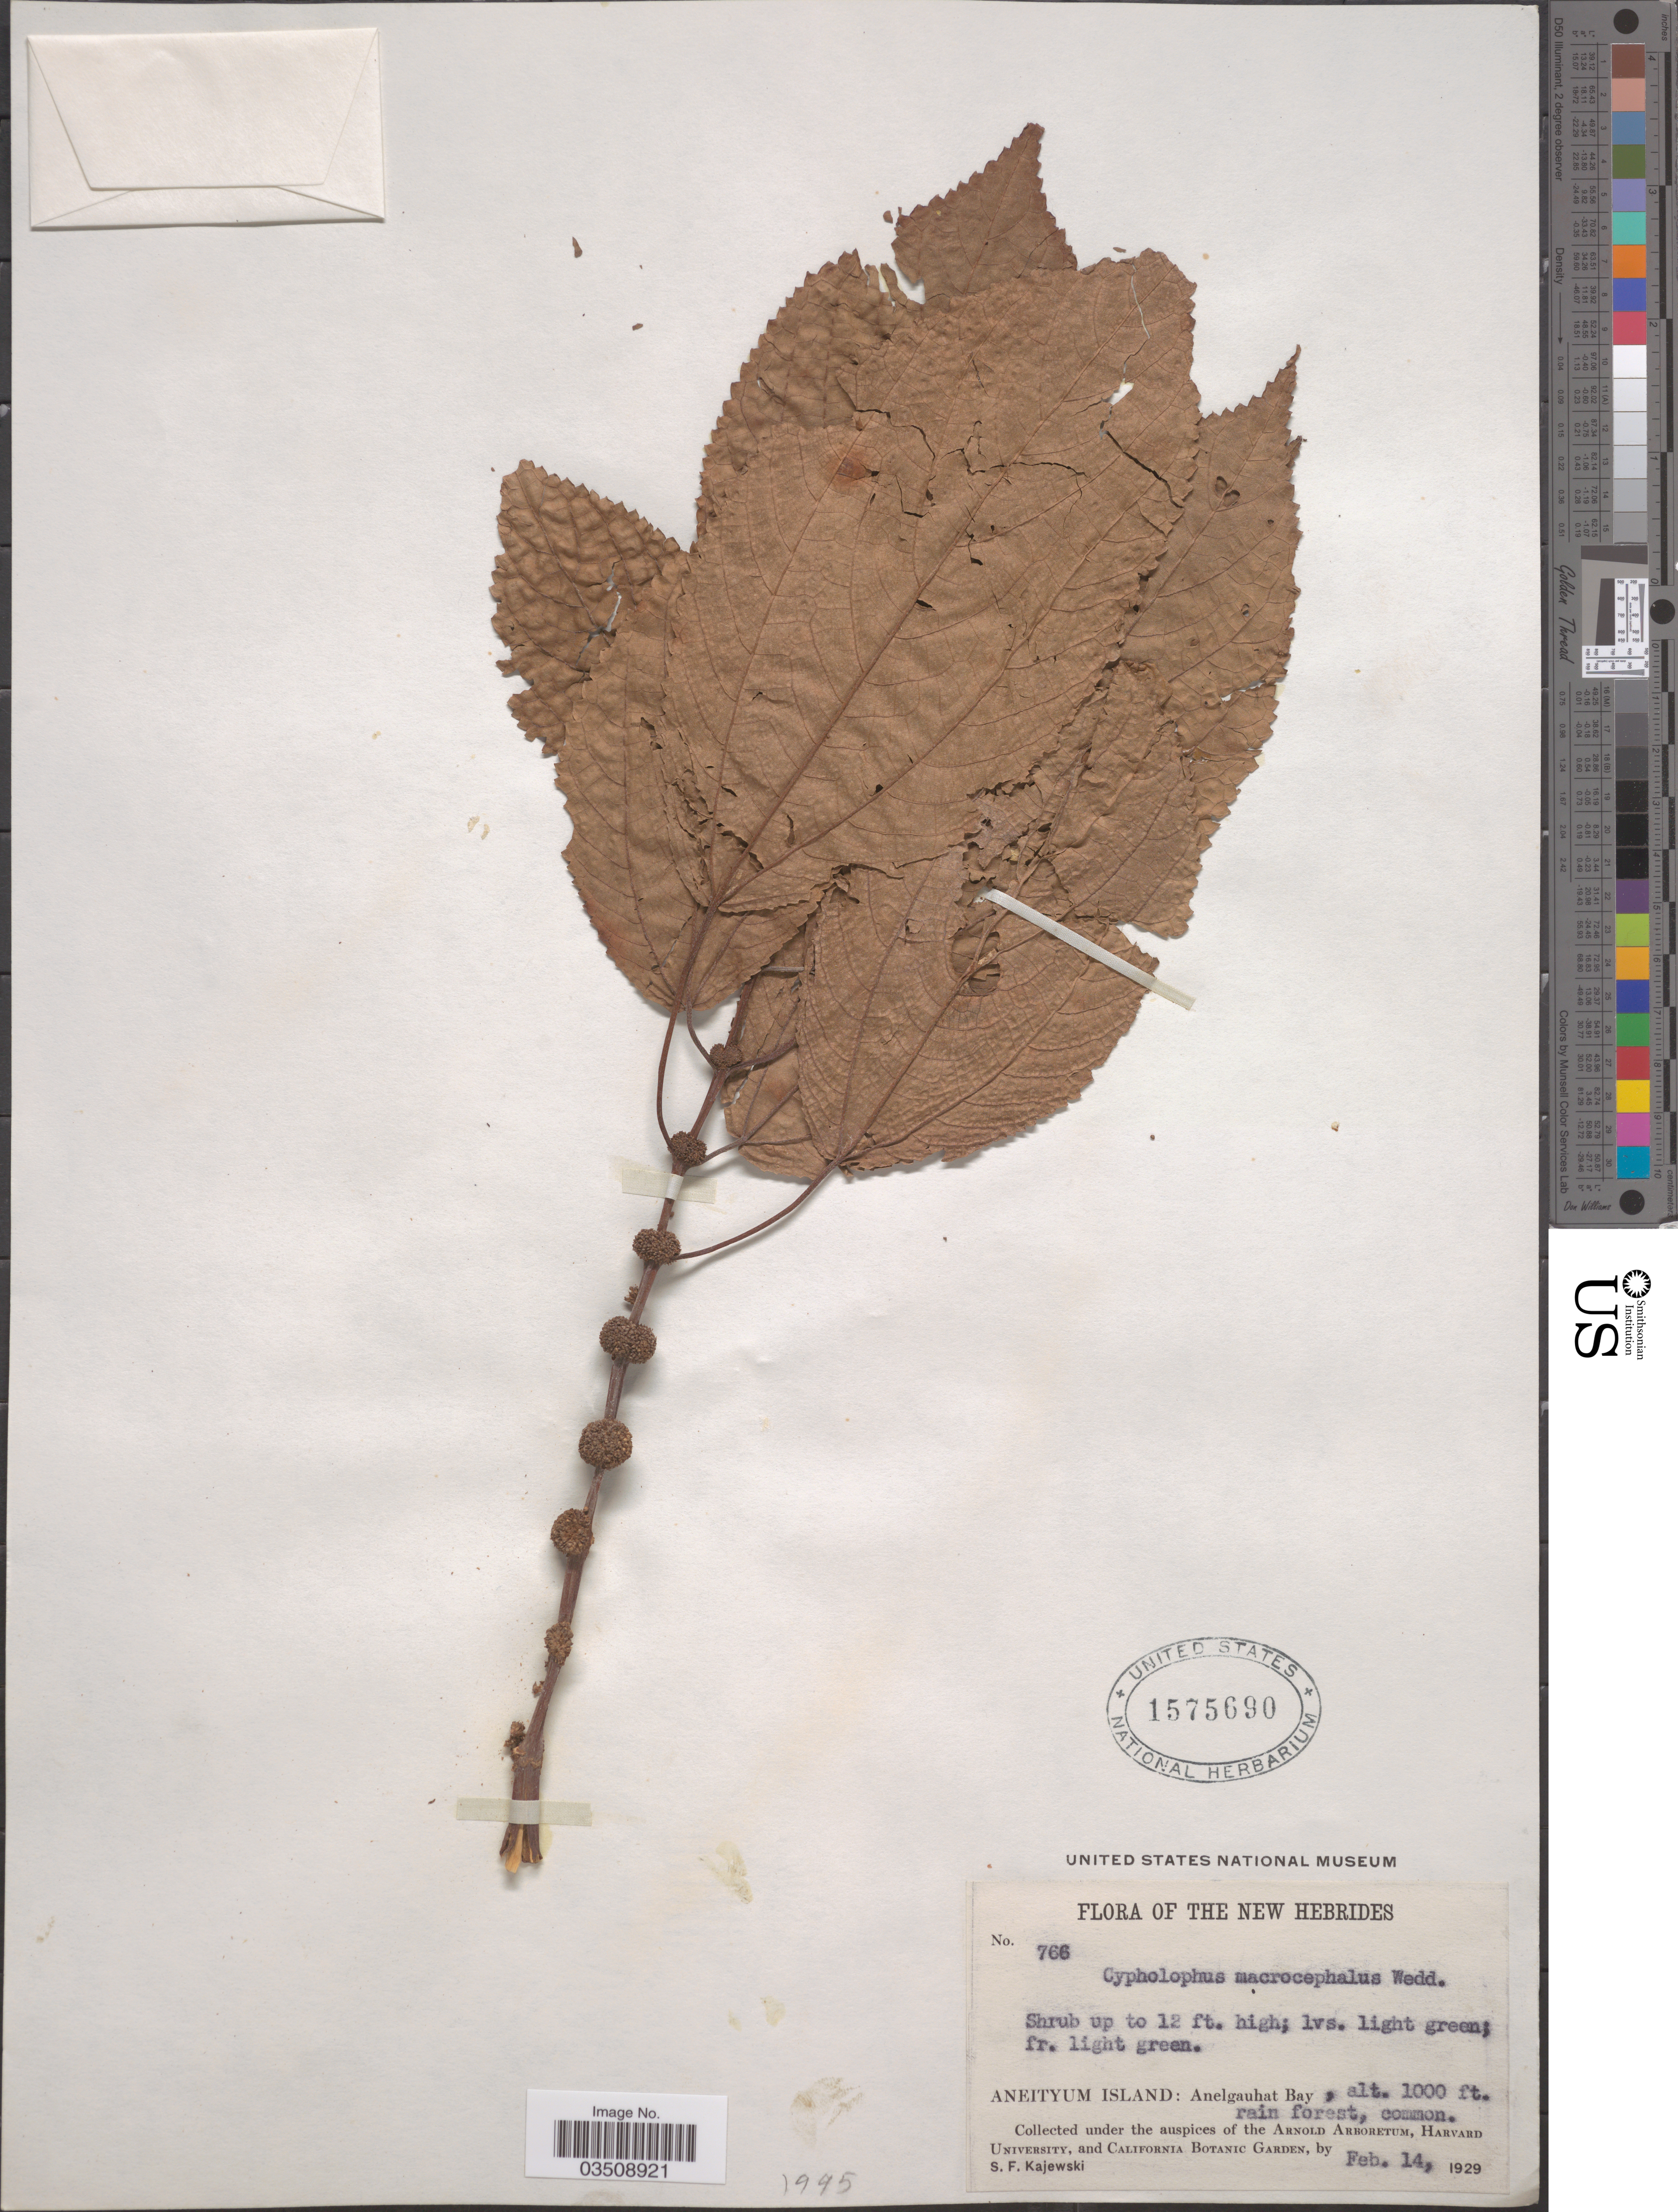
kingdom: Plantae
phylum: Tracheophyta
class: Magnoliopsida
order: Rosales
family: Urticaceae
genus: Cypholophus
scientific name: Cypholophus macrocephalus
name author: Wedd.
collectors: S. Kajewski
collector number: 766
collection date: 1929-02-14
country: Vanuatu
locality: New Hebrides. Aneityum Island: Anelgauhat Bay.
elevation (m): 305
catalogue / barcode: US 1575690